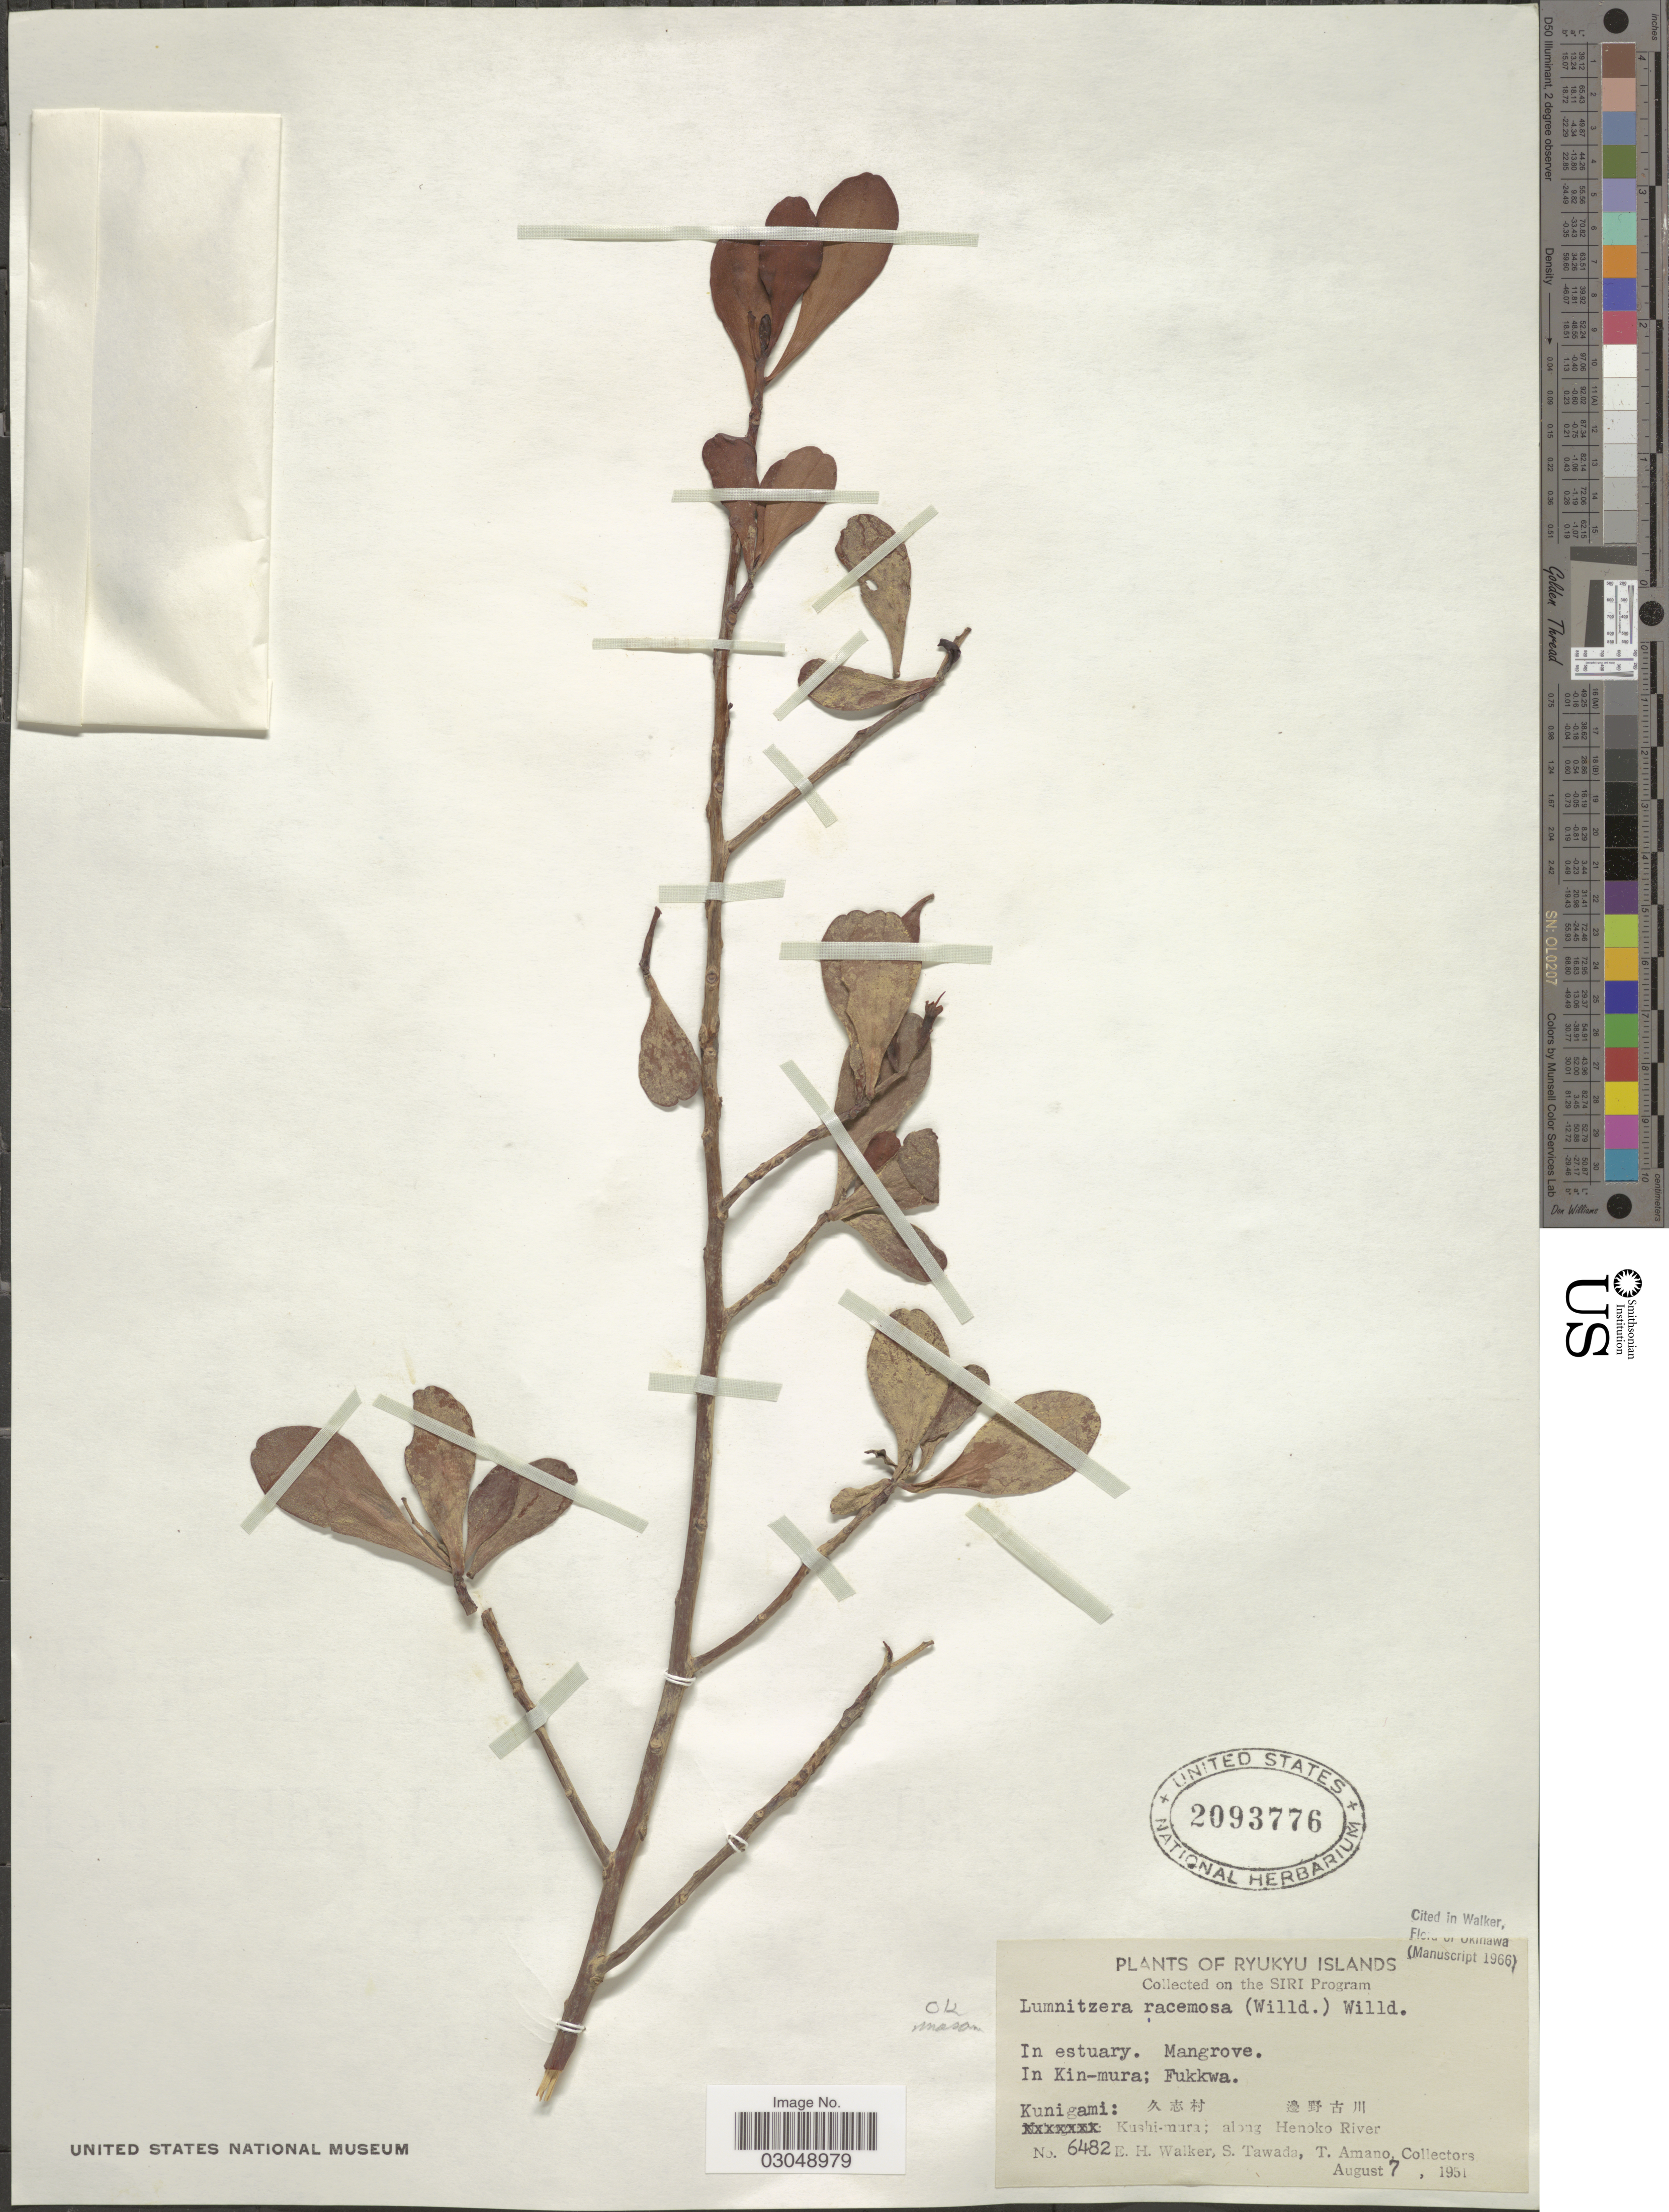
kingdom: Plantae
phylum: Tracheophyta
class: Magnoliopsida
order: Myrtales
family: Combretaceae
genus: Lumnitzera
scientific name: Lumnitzera racemosa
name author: Willd.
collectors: E. H. Walker, S. Tawada & T. Amano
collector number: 6482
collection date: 1951-08-07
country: Japan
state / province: Okinawa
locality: Ryukyu Islands. In Kin-mura; Fukkwa. Kunigami: Kushi-mura; along Henoko River.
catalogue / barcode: US 2093776